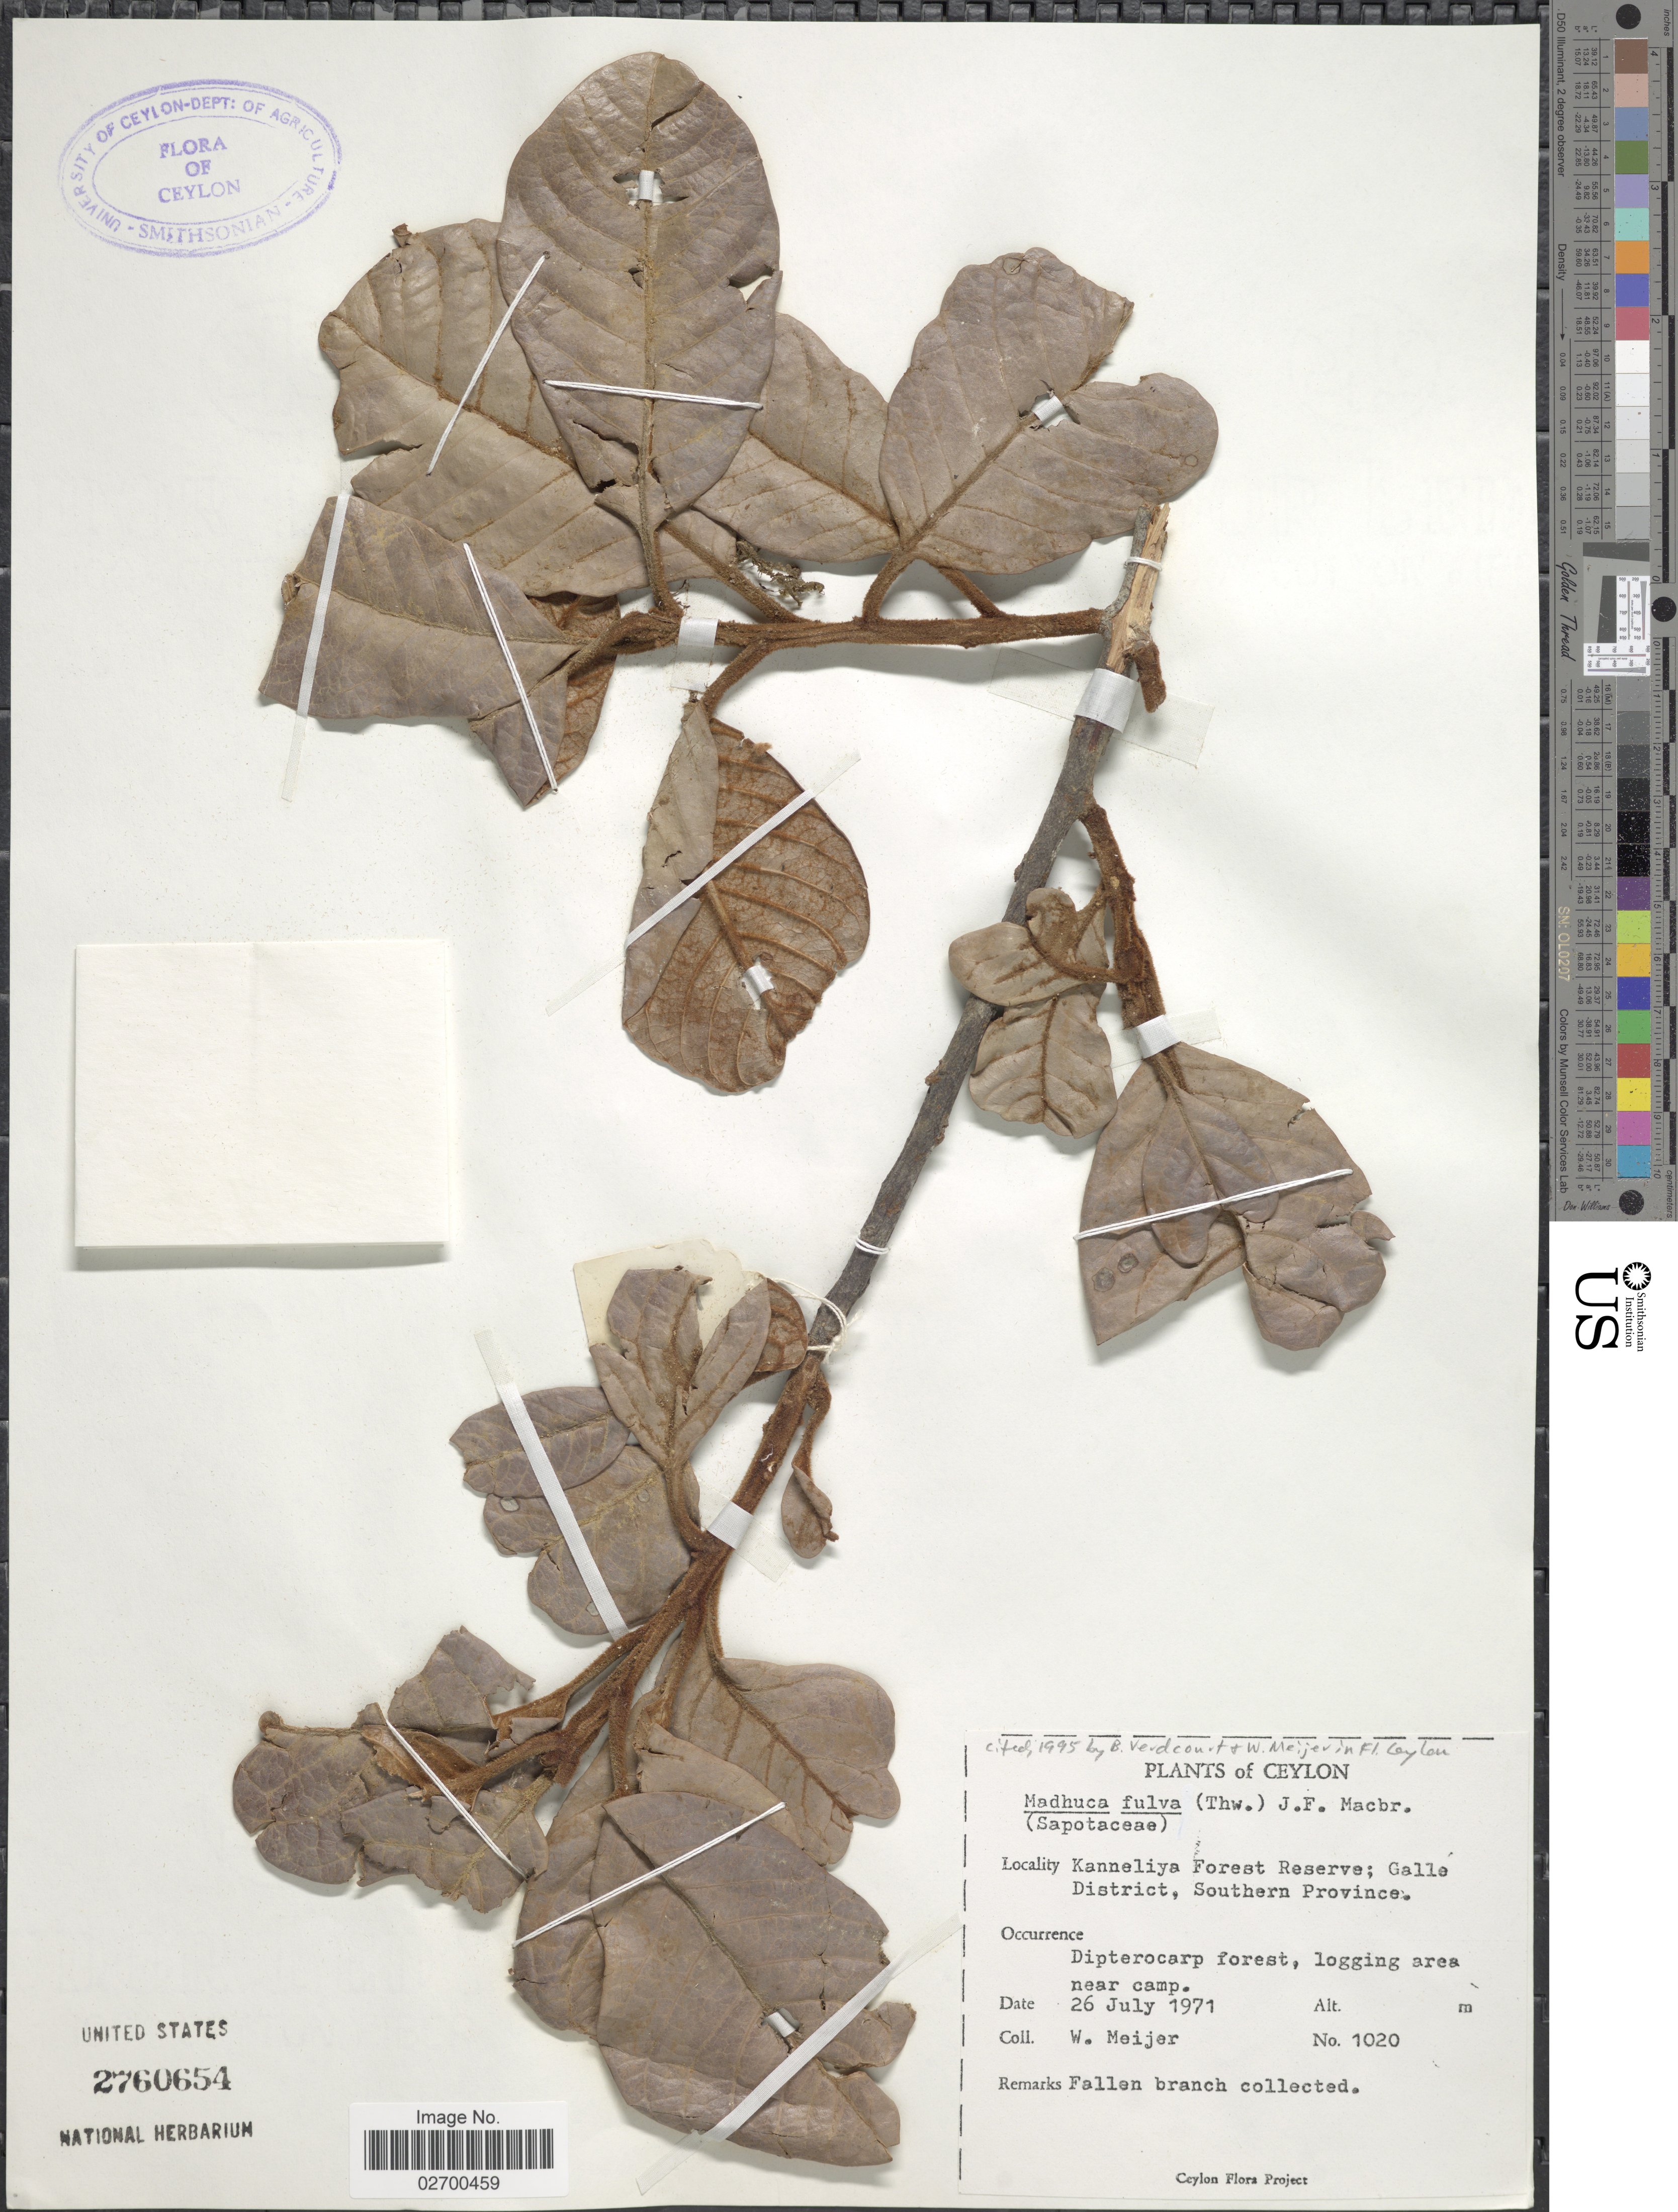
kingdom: Plantae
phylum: Tracheophyta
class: Magnoliopsida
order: Ericales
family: Sapotaceae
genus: Madhuca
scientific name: Madhuca fulva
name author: (Thwaites) J.F. Macbr.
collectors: W. Meijer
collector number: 1020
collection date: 1971-07-26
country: Sri Lanka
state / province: Southern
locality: Ceylon. Kanneliya Forest Reserve; Galle District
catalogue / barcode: US 2760654